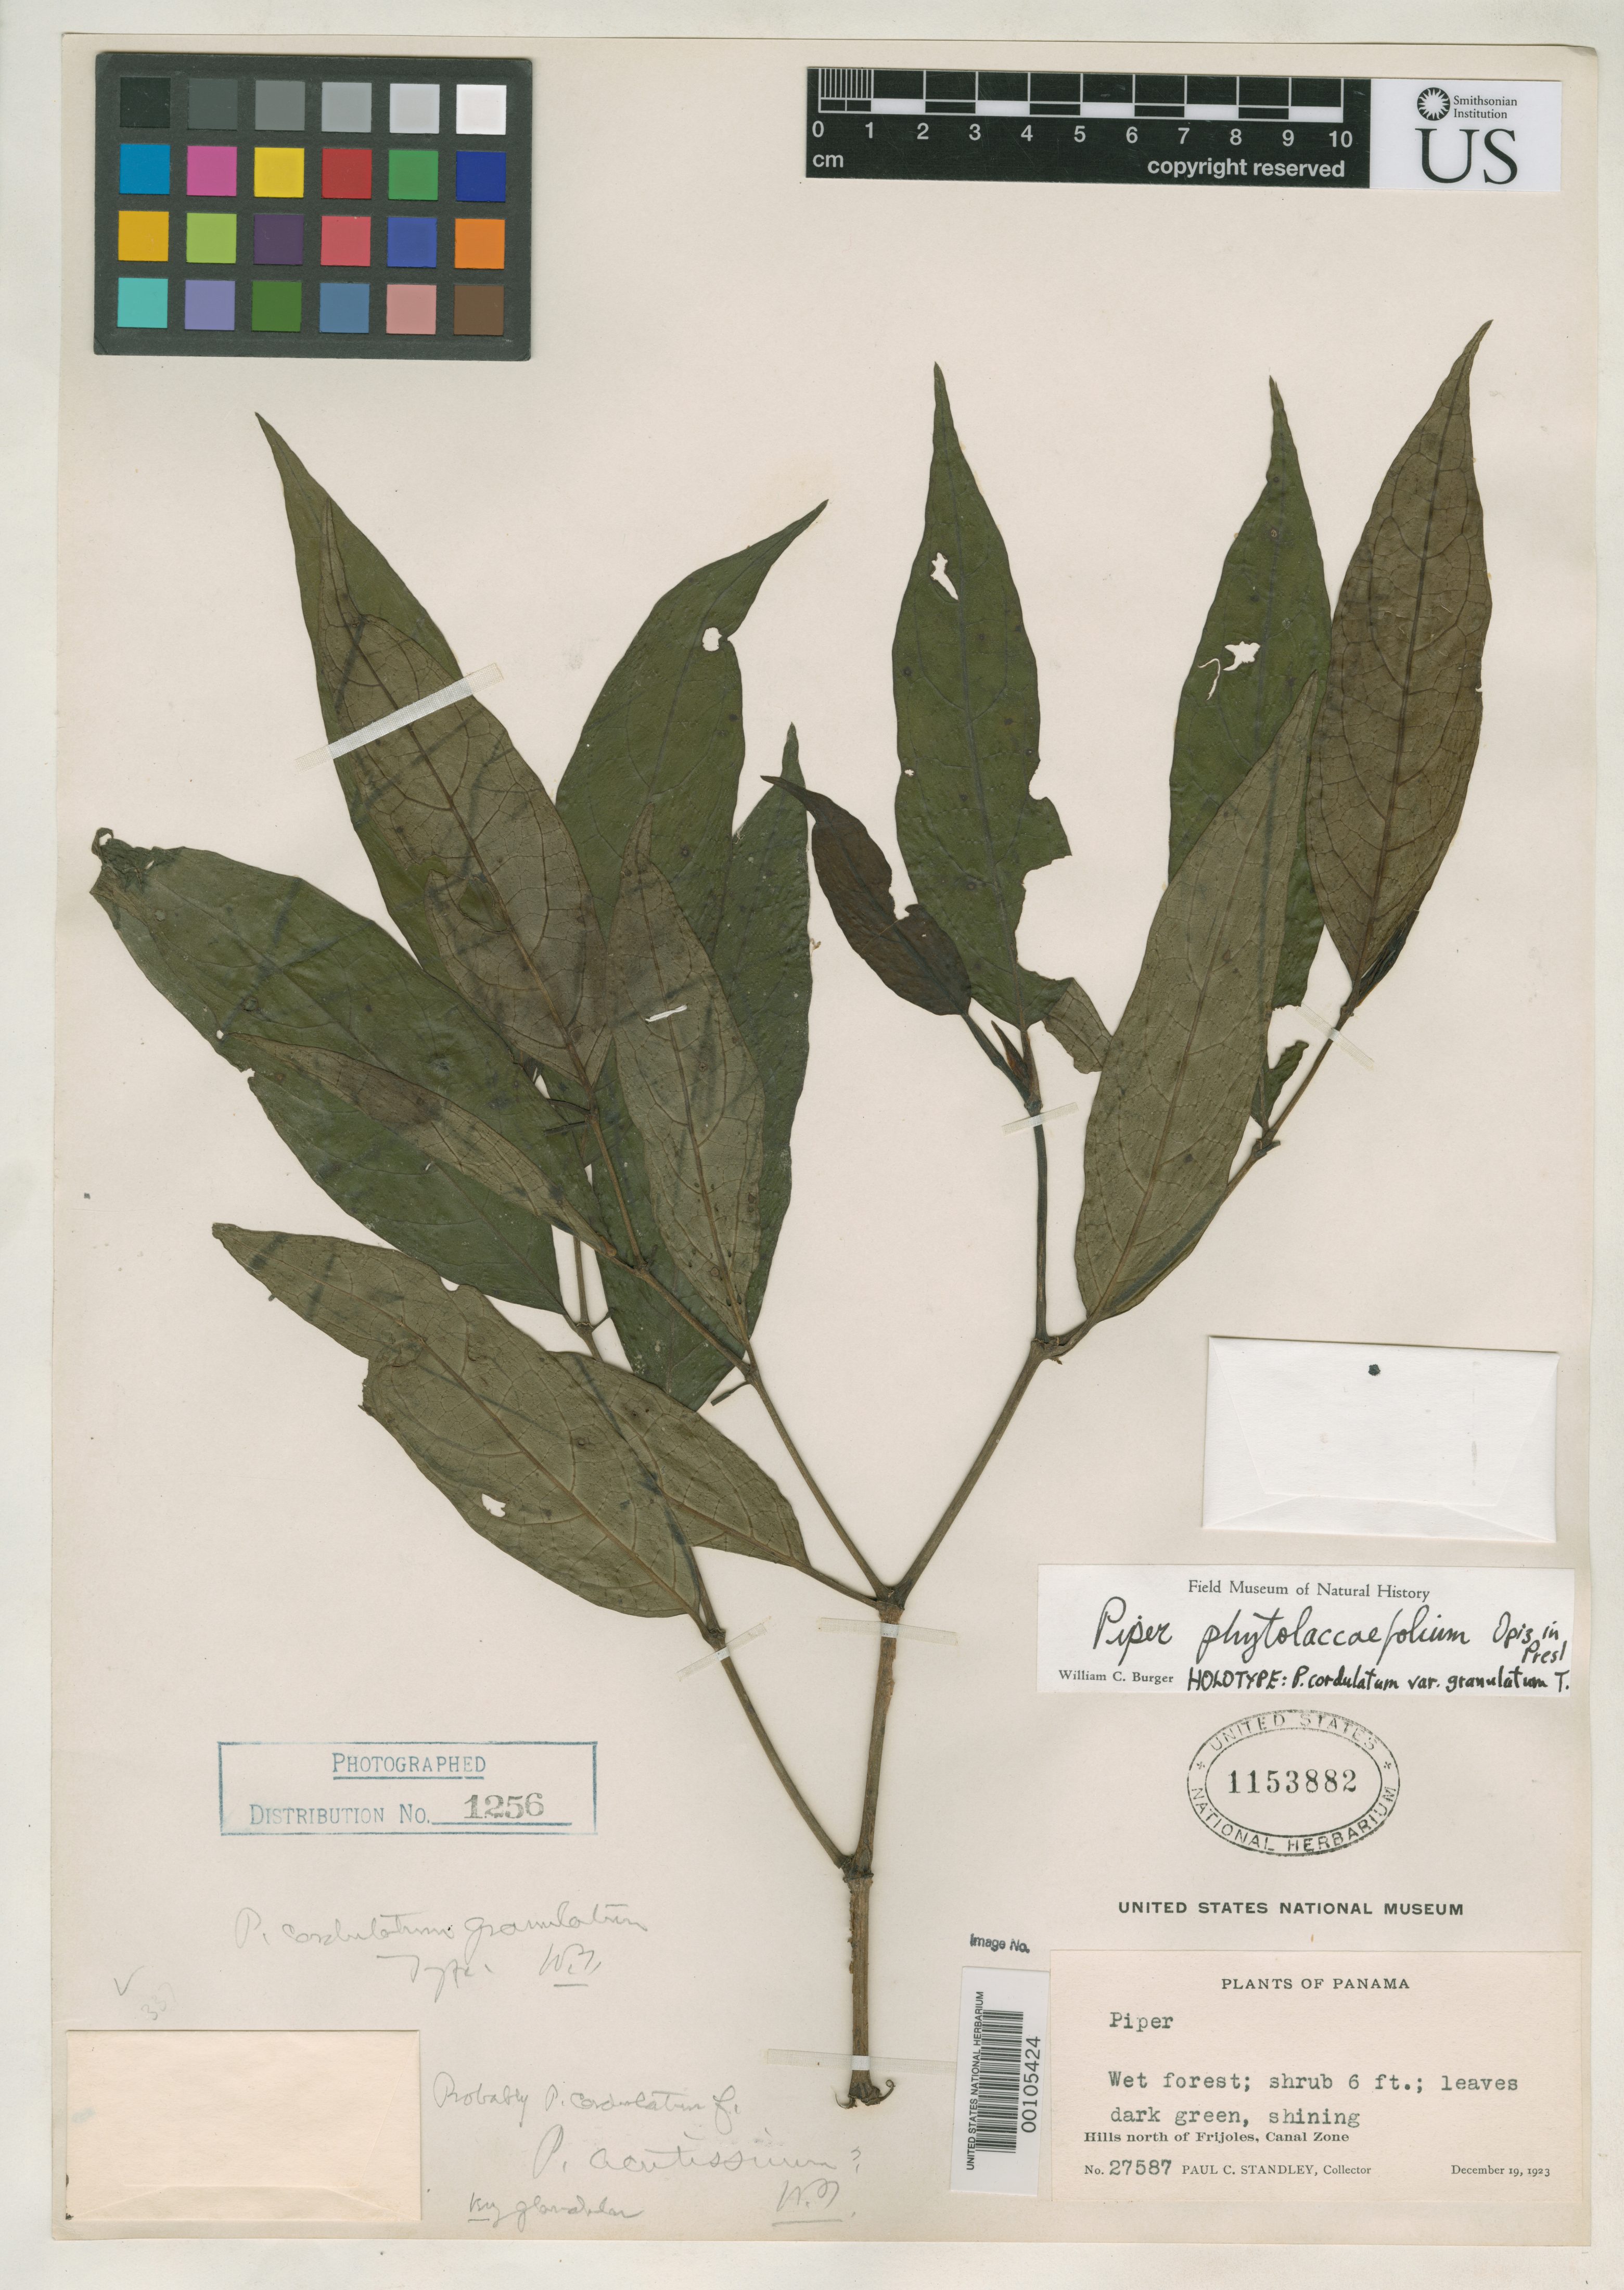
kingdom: Plantae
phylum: Tracheophyta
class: Magnoliopsida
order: Piperales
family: Piperaceae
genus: Piper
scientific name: Piper cordulatum var. granulatum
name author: Trel.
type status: Holotype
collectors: P. C. Standley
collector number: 27587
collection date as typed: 19 Dec 1923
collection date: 1923-12-19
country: Panama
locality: North of Frijoles.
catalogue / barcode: US 1153882